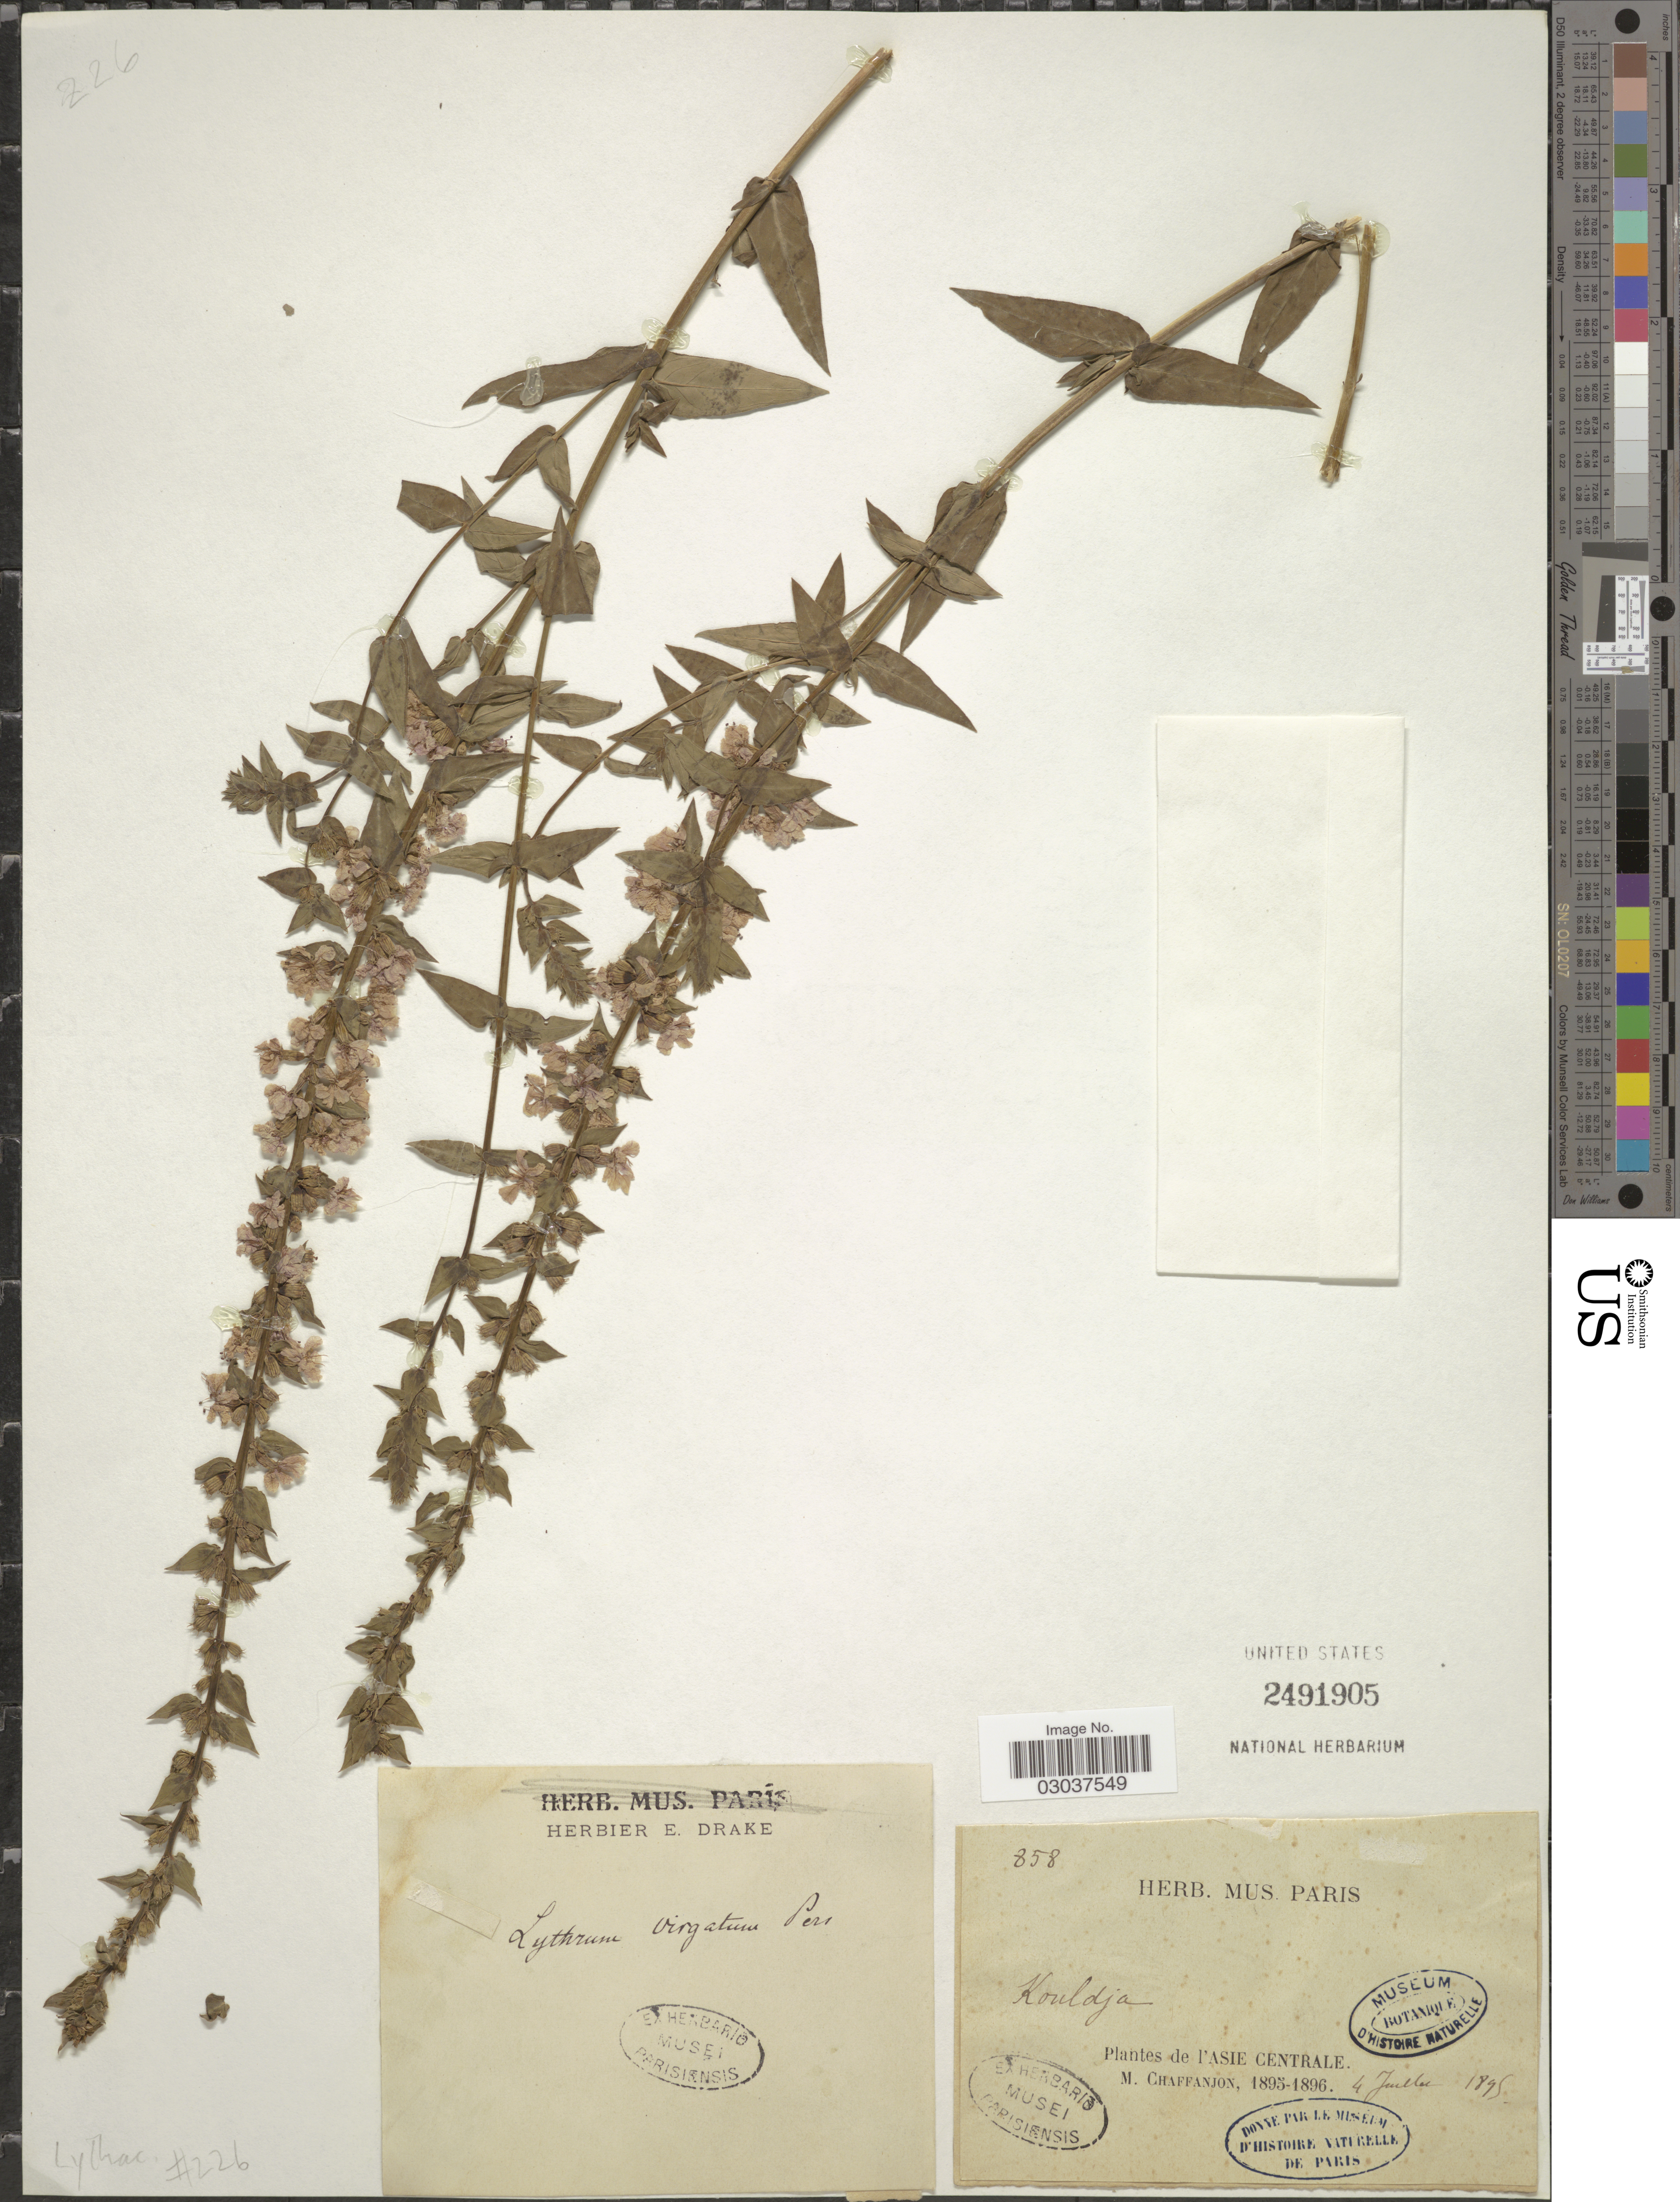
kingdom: Plantae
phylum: Tracheophyta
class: Magnoliopsida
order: Myrtales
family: Lythraceae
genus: Lythrum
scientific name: Lythrum virgatum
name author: L.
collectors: M. Chaffanjon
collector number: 858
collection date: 1895-07-04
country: China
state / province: Xinjiang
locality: Kouldja. L'Asie Centrale.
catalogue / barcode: US 2491905